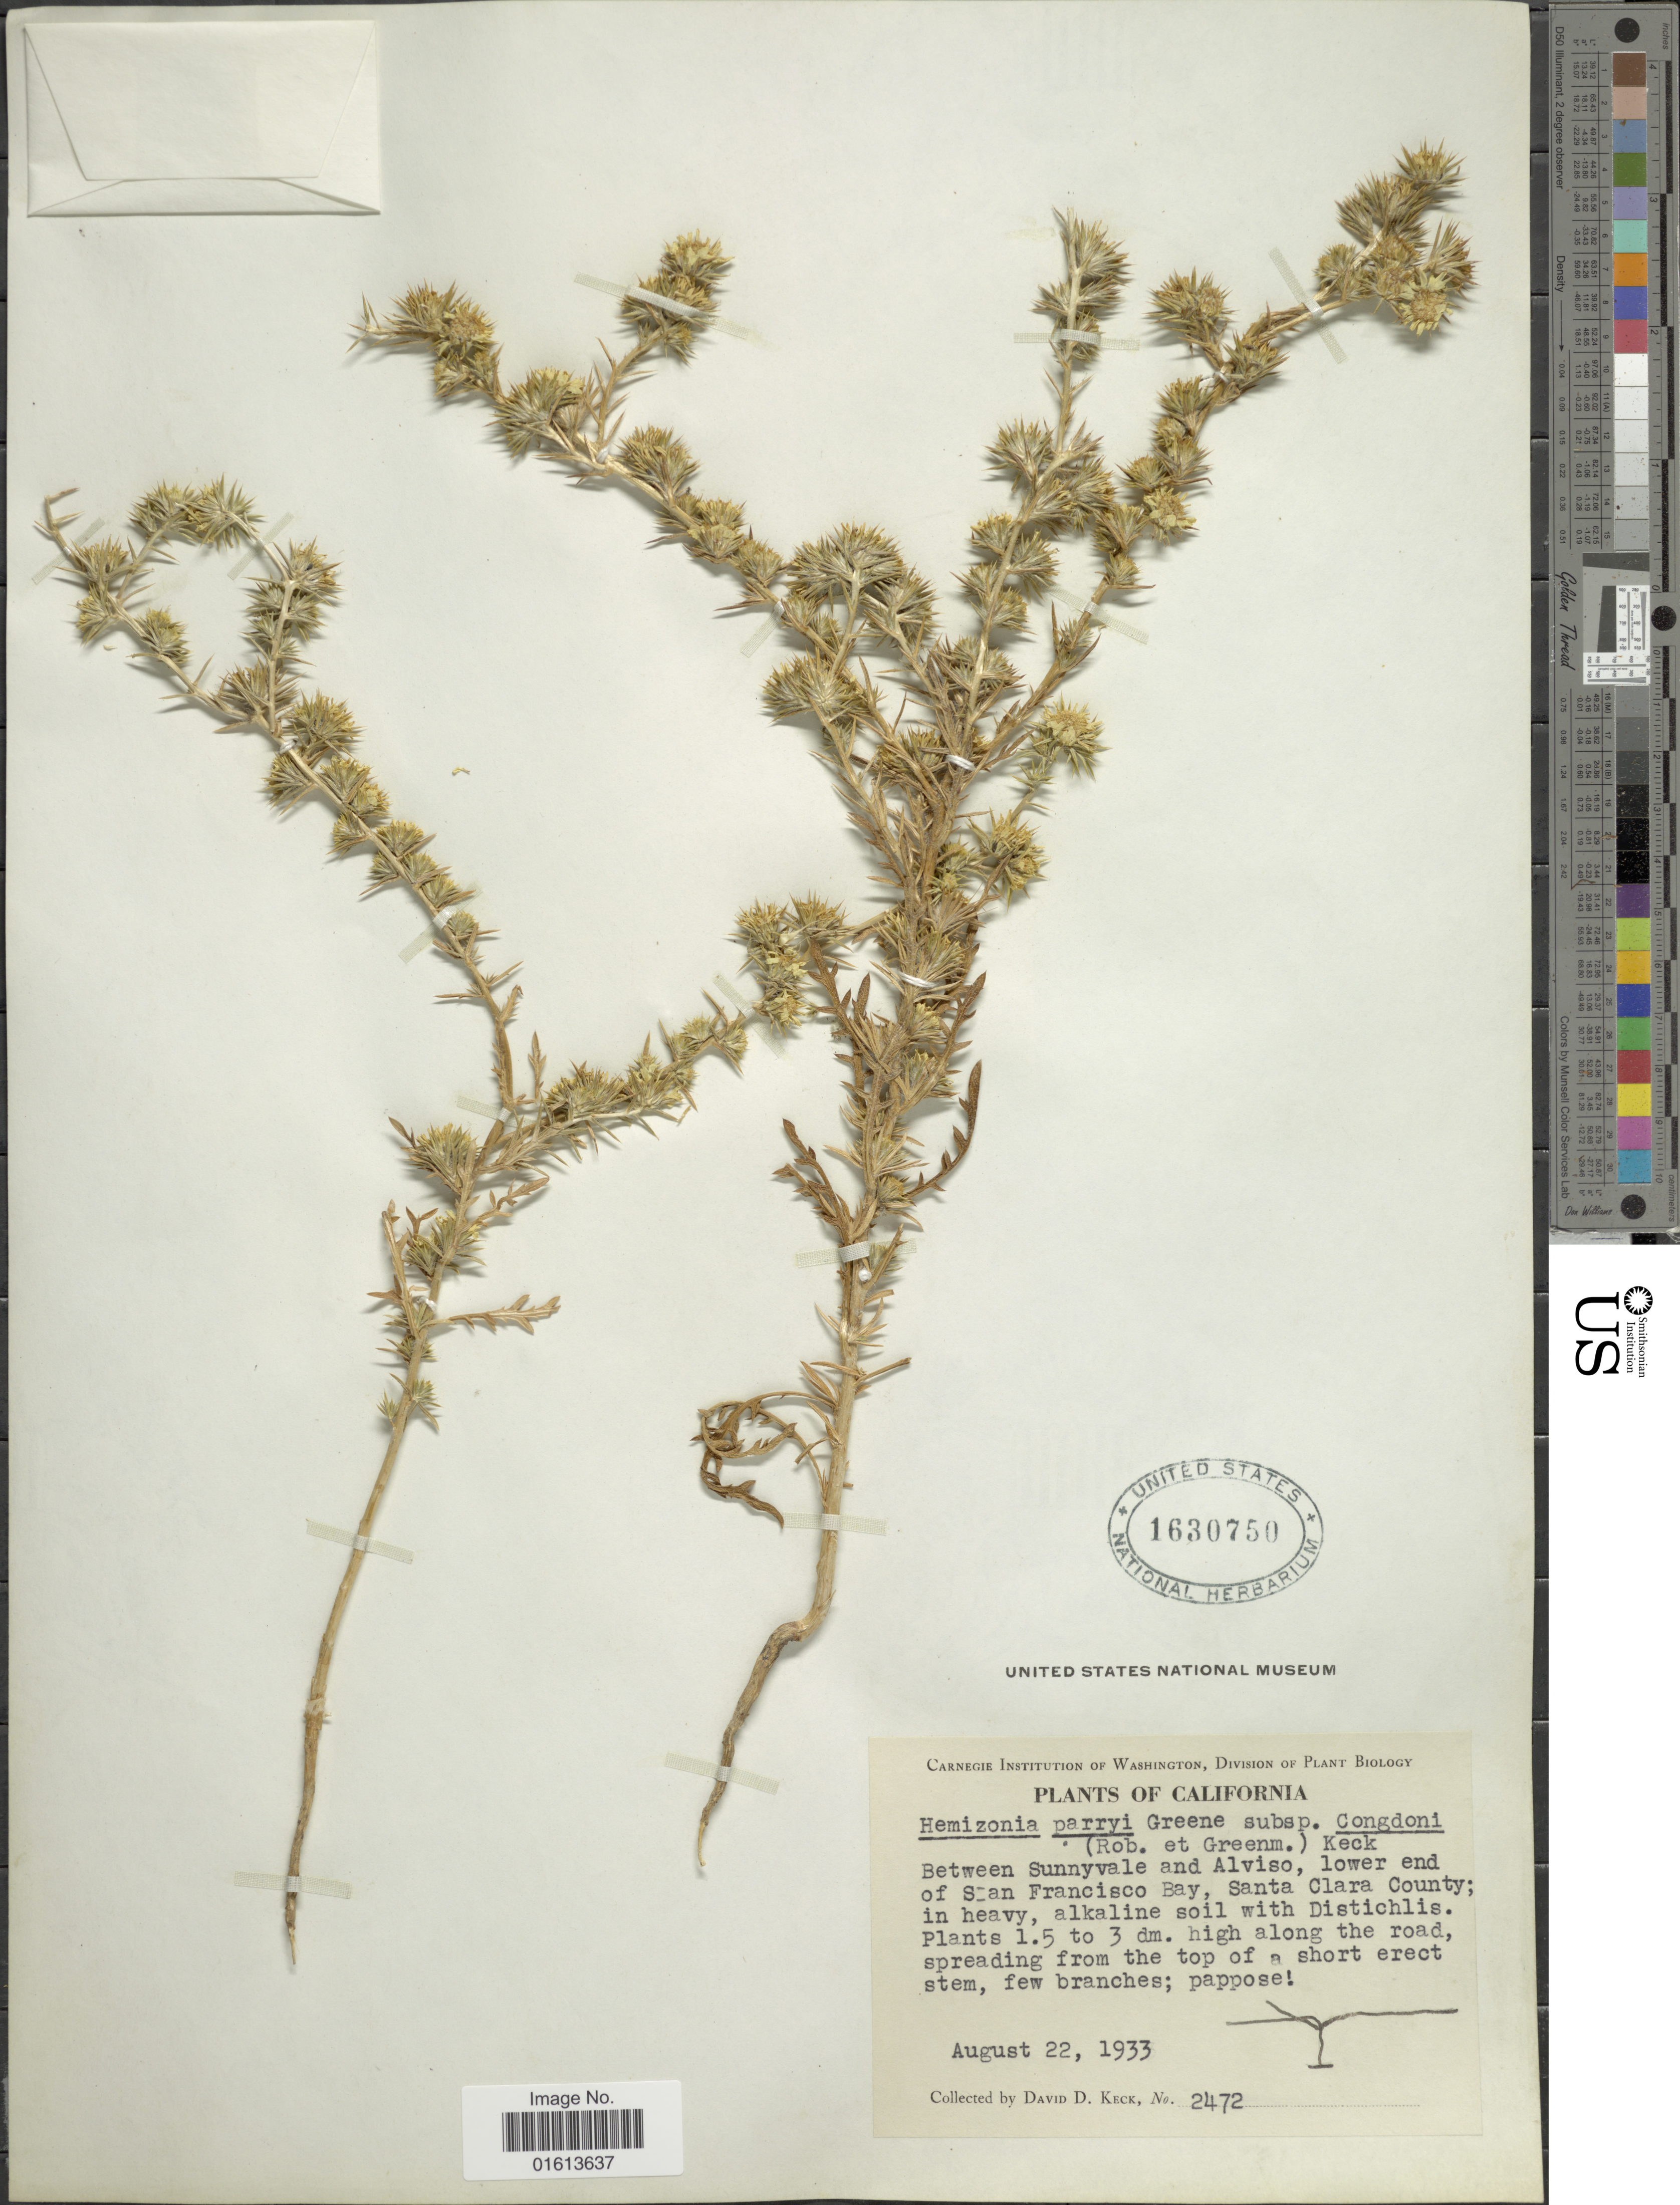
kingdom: Plantae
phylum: Tracheophyta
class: Magnoliopsida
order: Asterales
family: Asteraceae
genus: Centromadia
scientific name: Centromadia parryi subsp. congdonii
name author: (B.L. Rob. & Greenm.) B.G. Baldwin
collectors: D. D. Keck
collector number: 2472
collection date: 1933-08-22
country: United States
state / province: California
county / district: Santa Clara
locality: California. Between Sunnyvale and Alviso, lower end of San Francisco Bay, Santa Clara County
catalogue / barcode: US 1630750